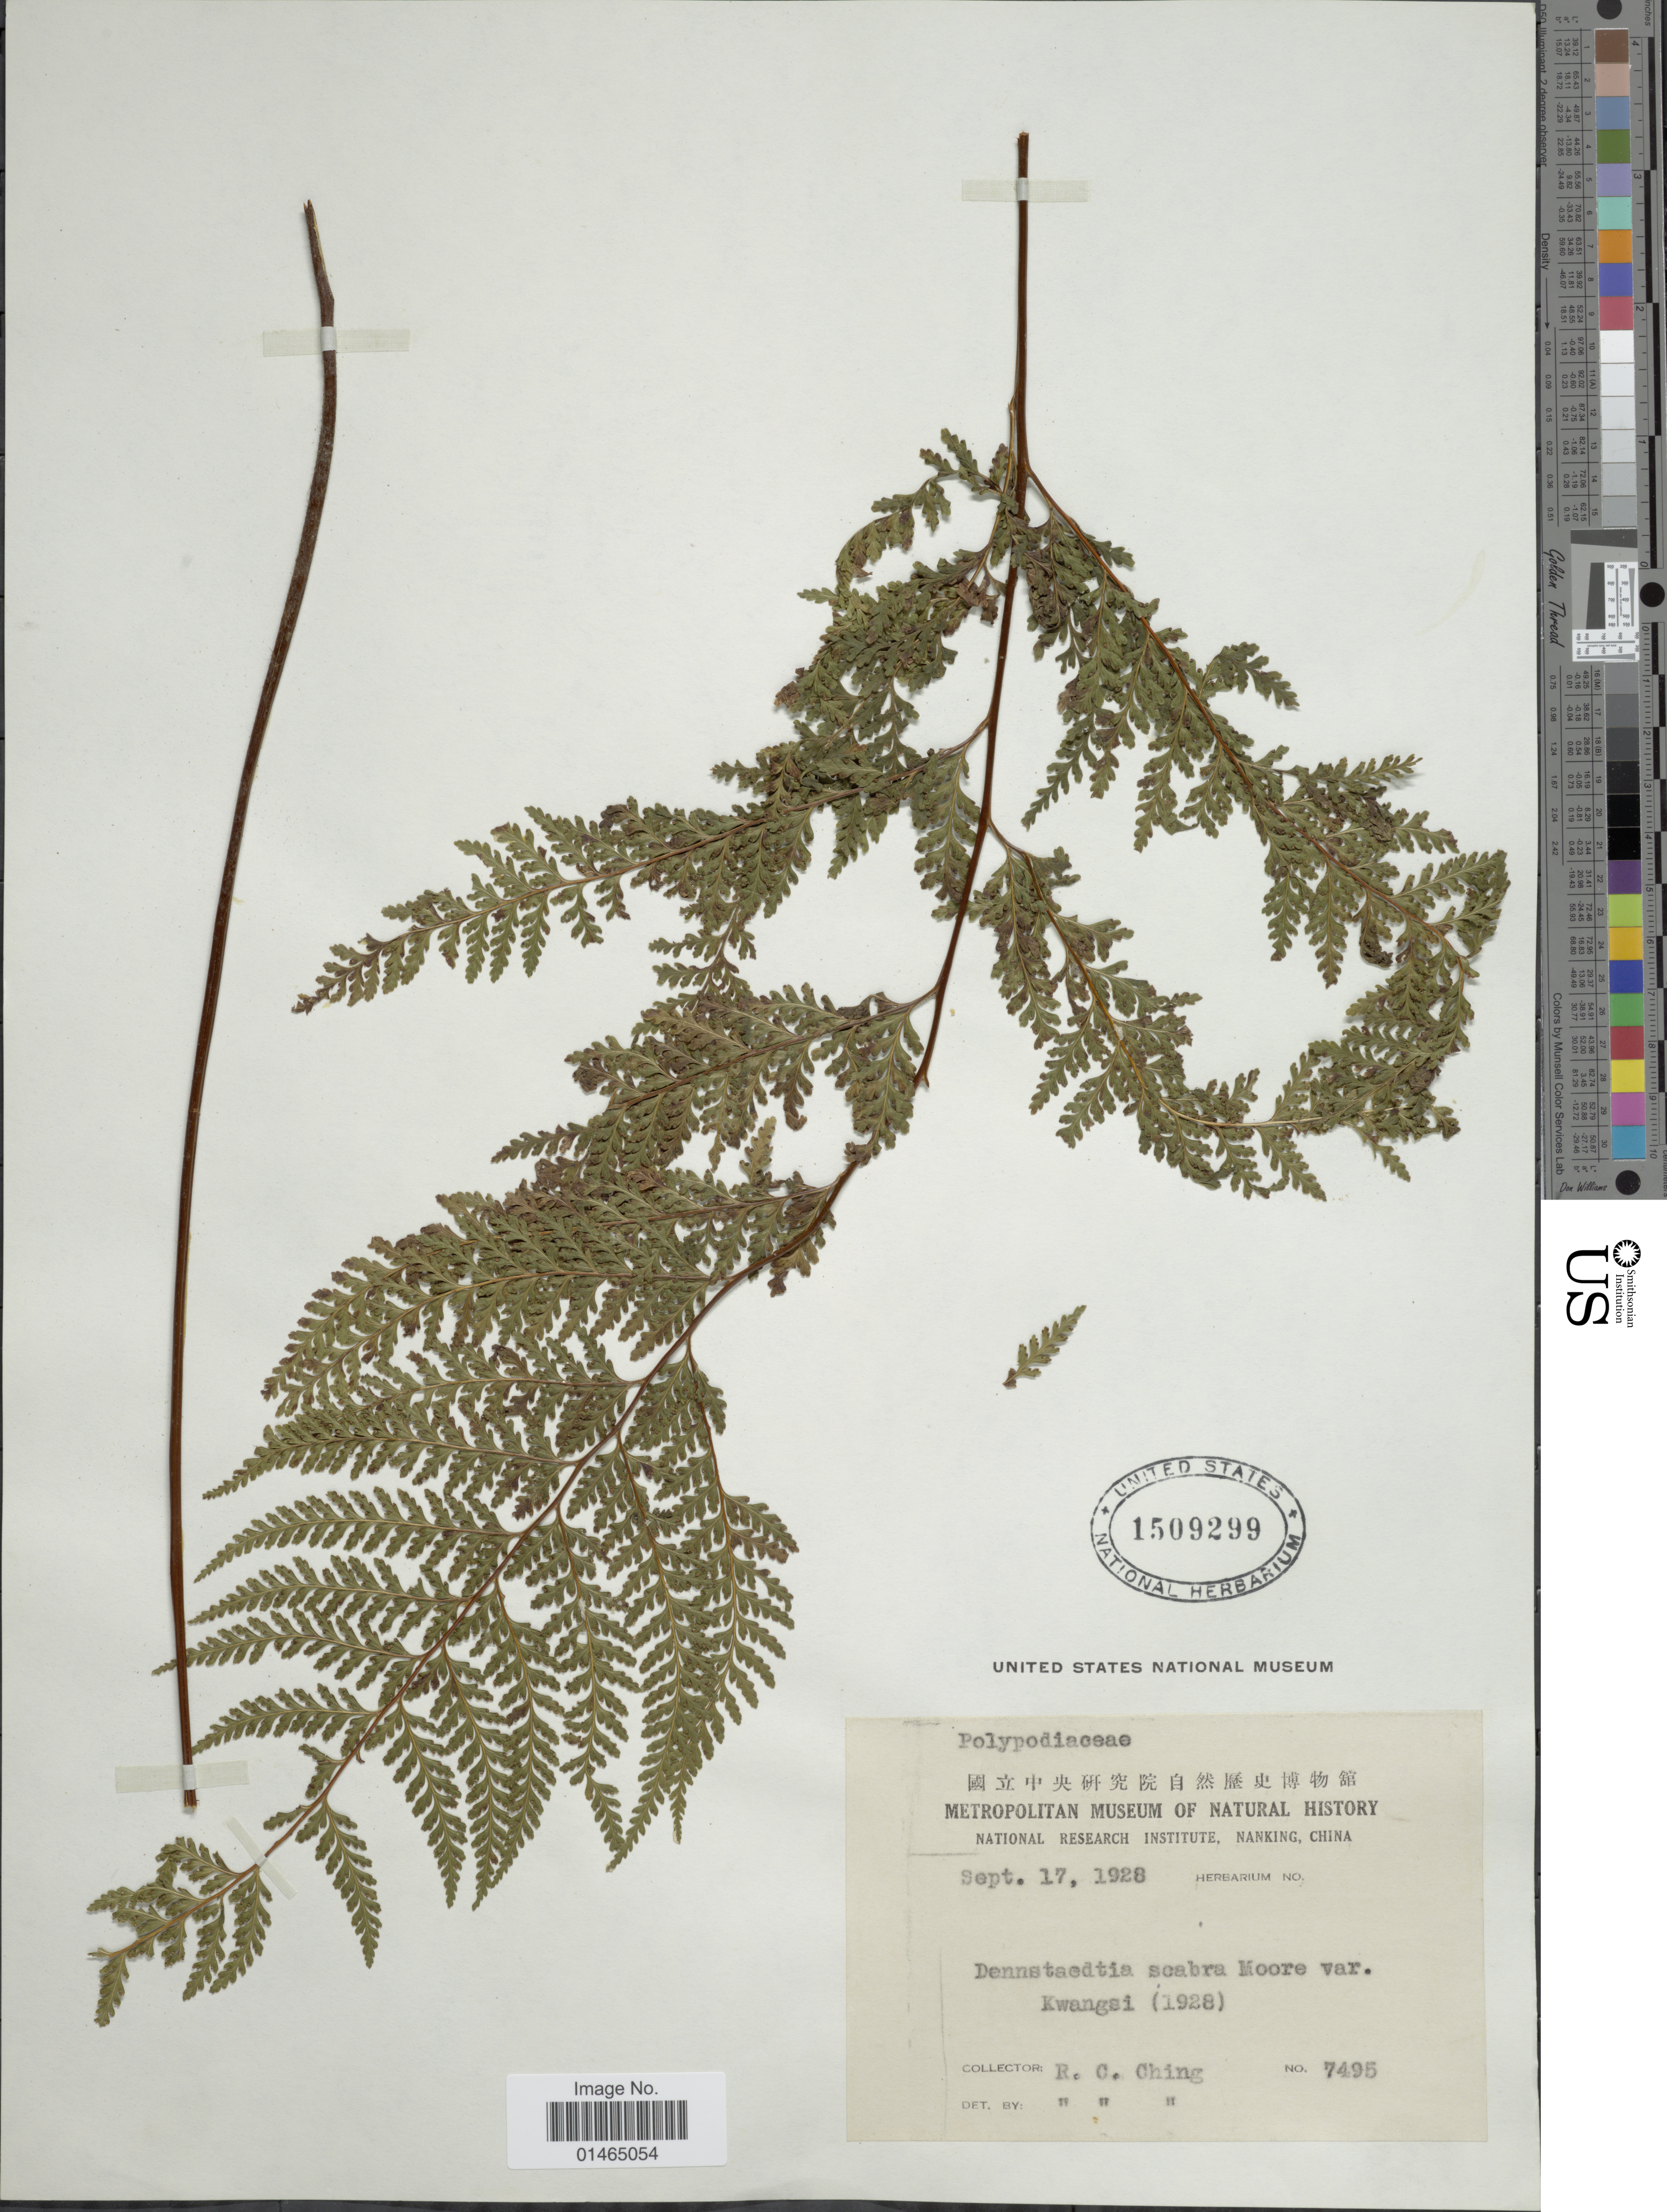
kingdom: Plantae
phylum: Tracheophyta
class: Polypodiopsida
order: Polypodiales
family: Dennstaedtiaceae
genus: Dennstaedtia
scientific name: Dennstaedtia scabra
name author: (Wall. ex Hook.) T. Moore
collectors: R. C. Ching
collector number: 7495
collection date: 1928-09-17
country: China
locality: Nanking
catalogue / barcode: US 1509299